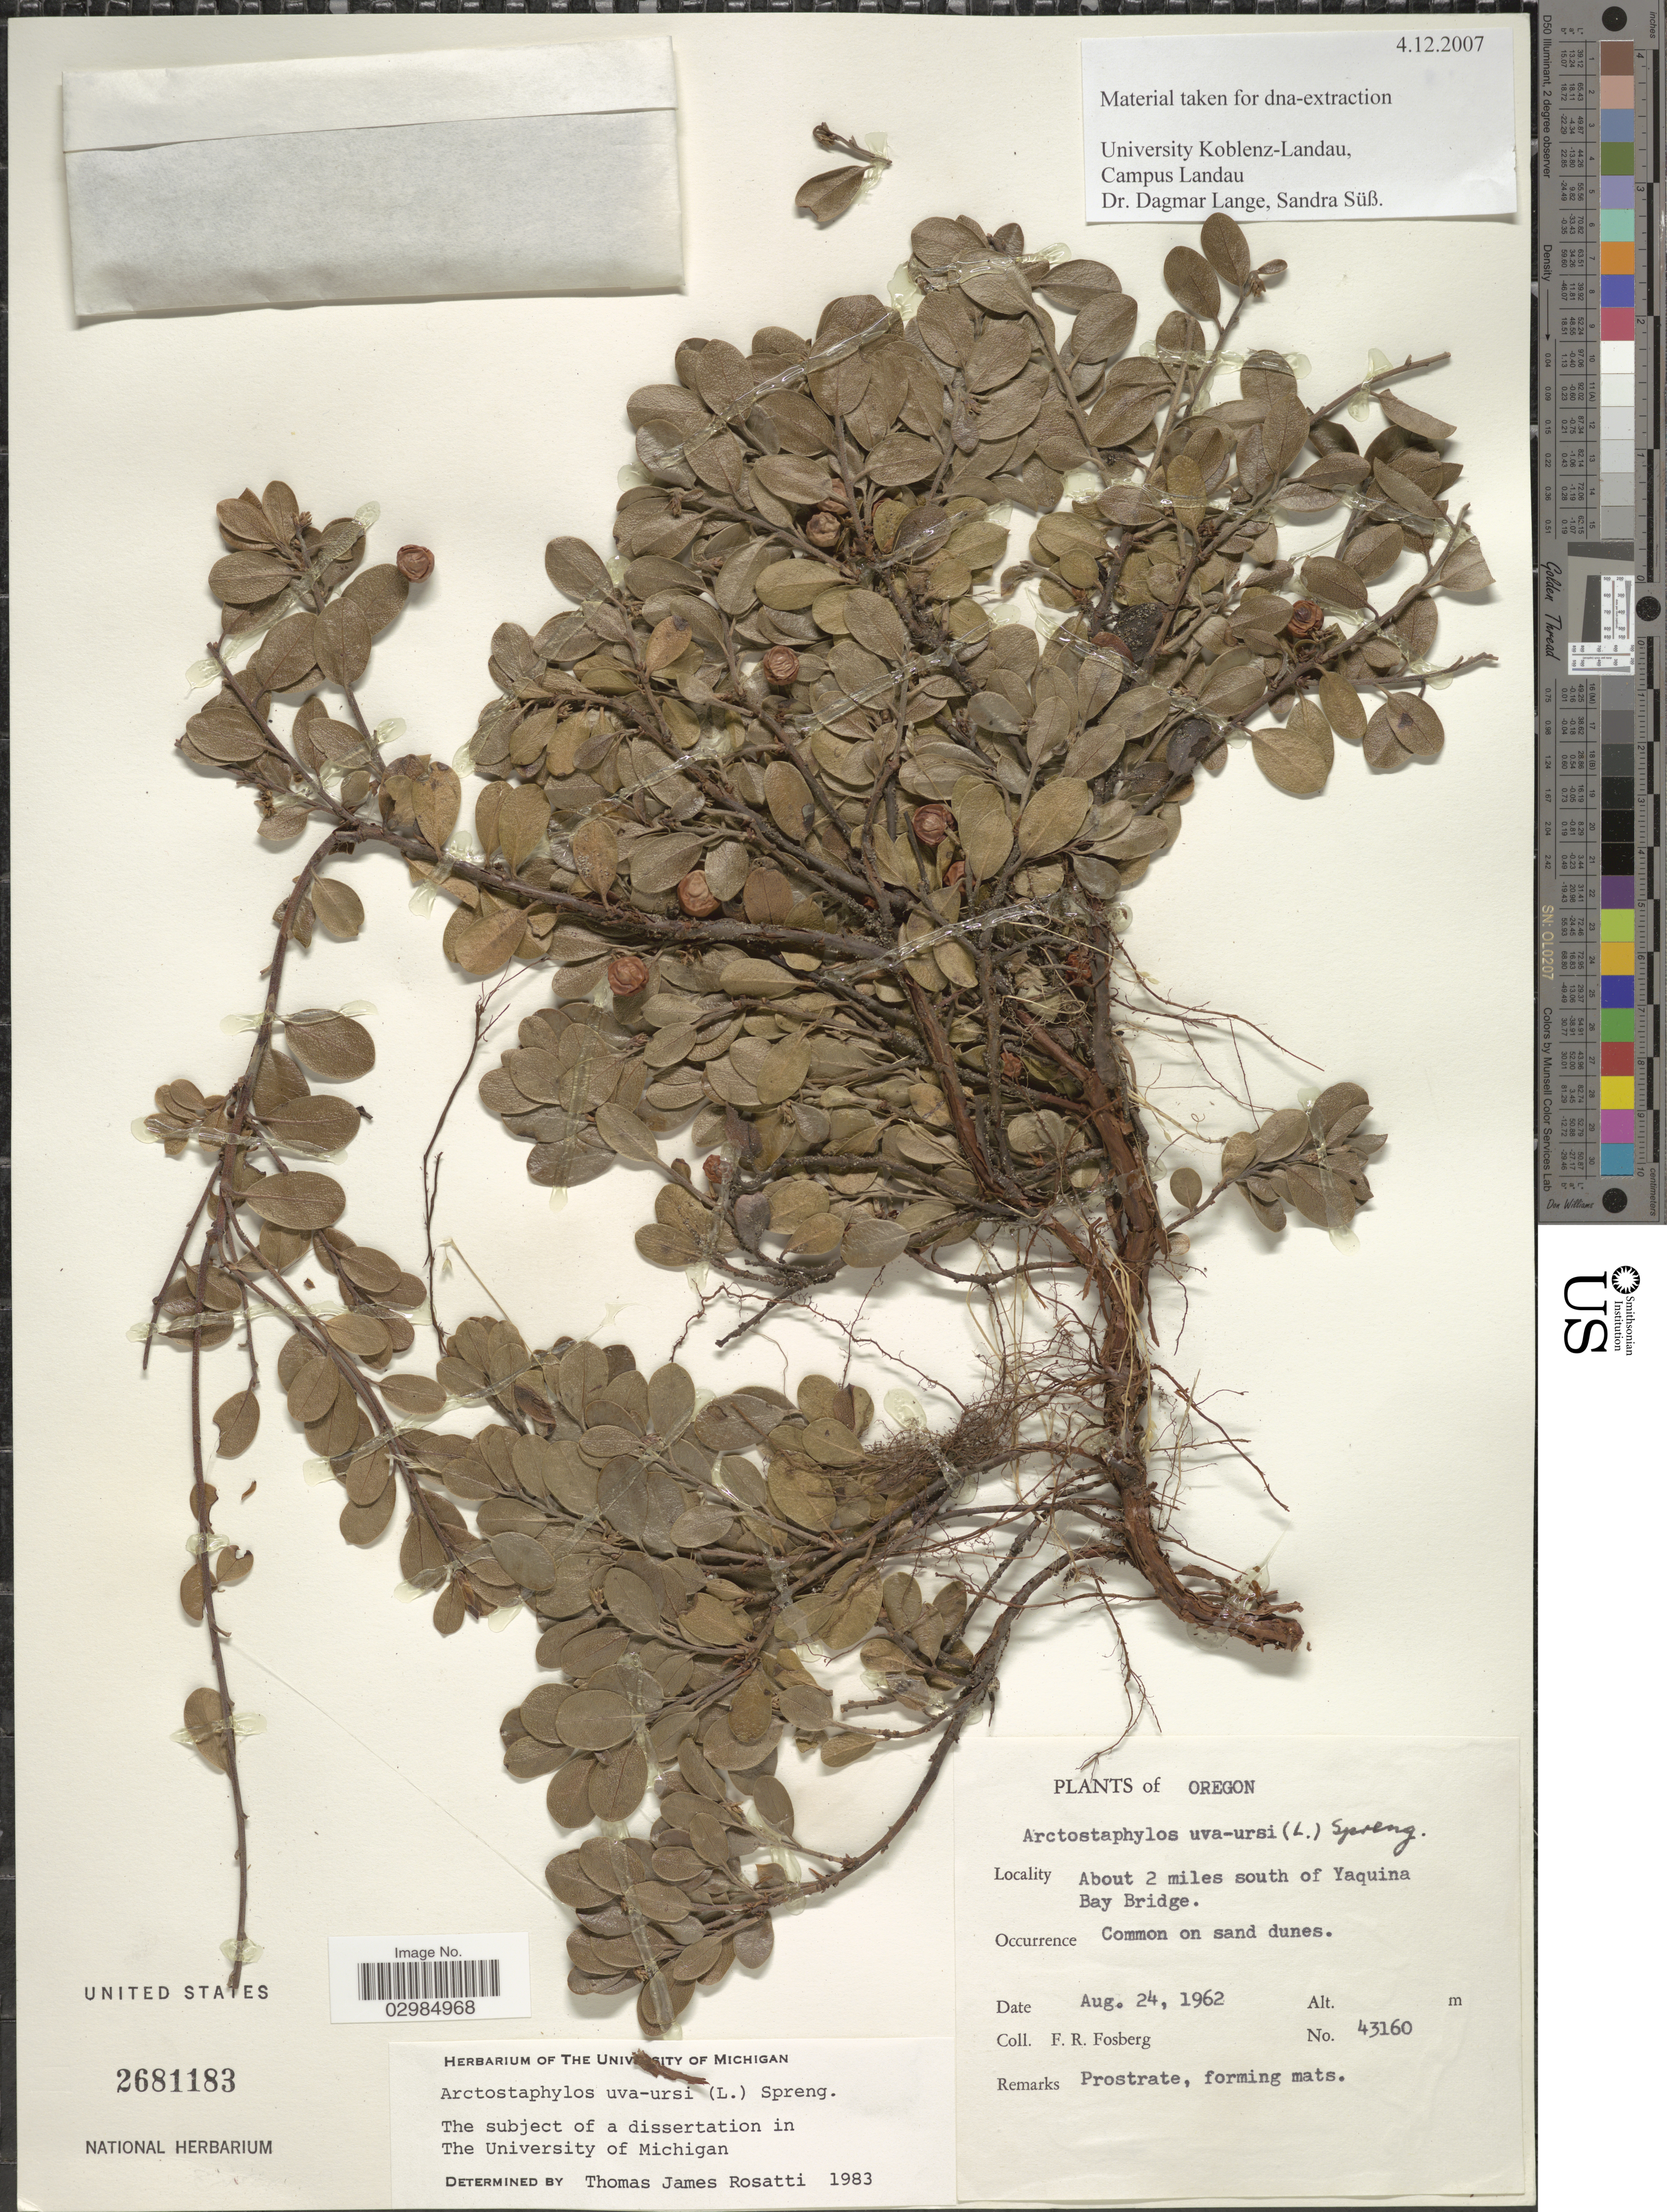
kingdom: Plantae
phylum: Tracheophyta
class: Magnoliopsida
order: Ericales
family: Ericaceae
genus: Arctostaphylos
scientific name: Arctostaphylos uva-ursi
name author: (L.) Spreng.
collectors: F. R. Fosberg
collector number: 43160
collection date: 1962-08-24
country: United States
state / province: Oregon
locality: About 2 miles south of Yaquina Bay Bridge.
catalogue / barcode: US 2681183